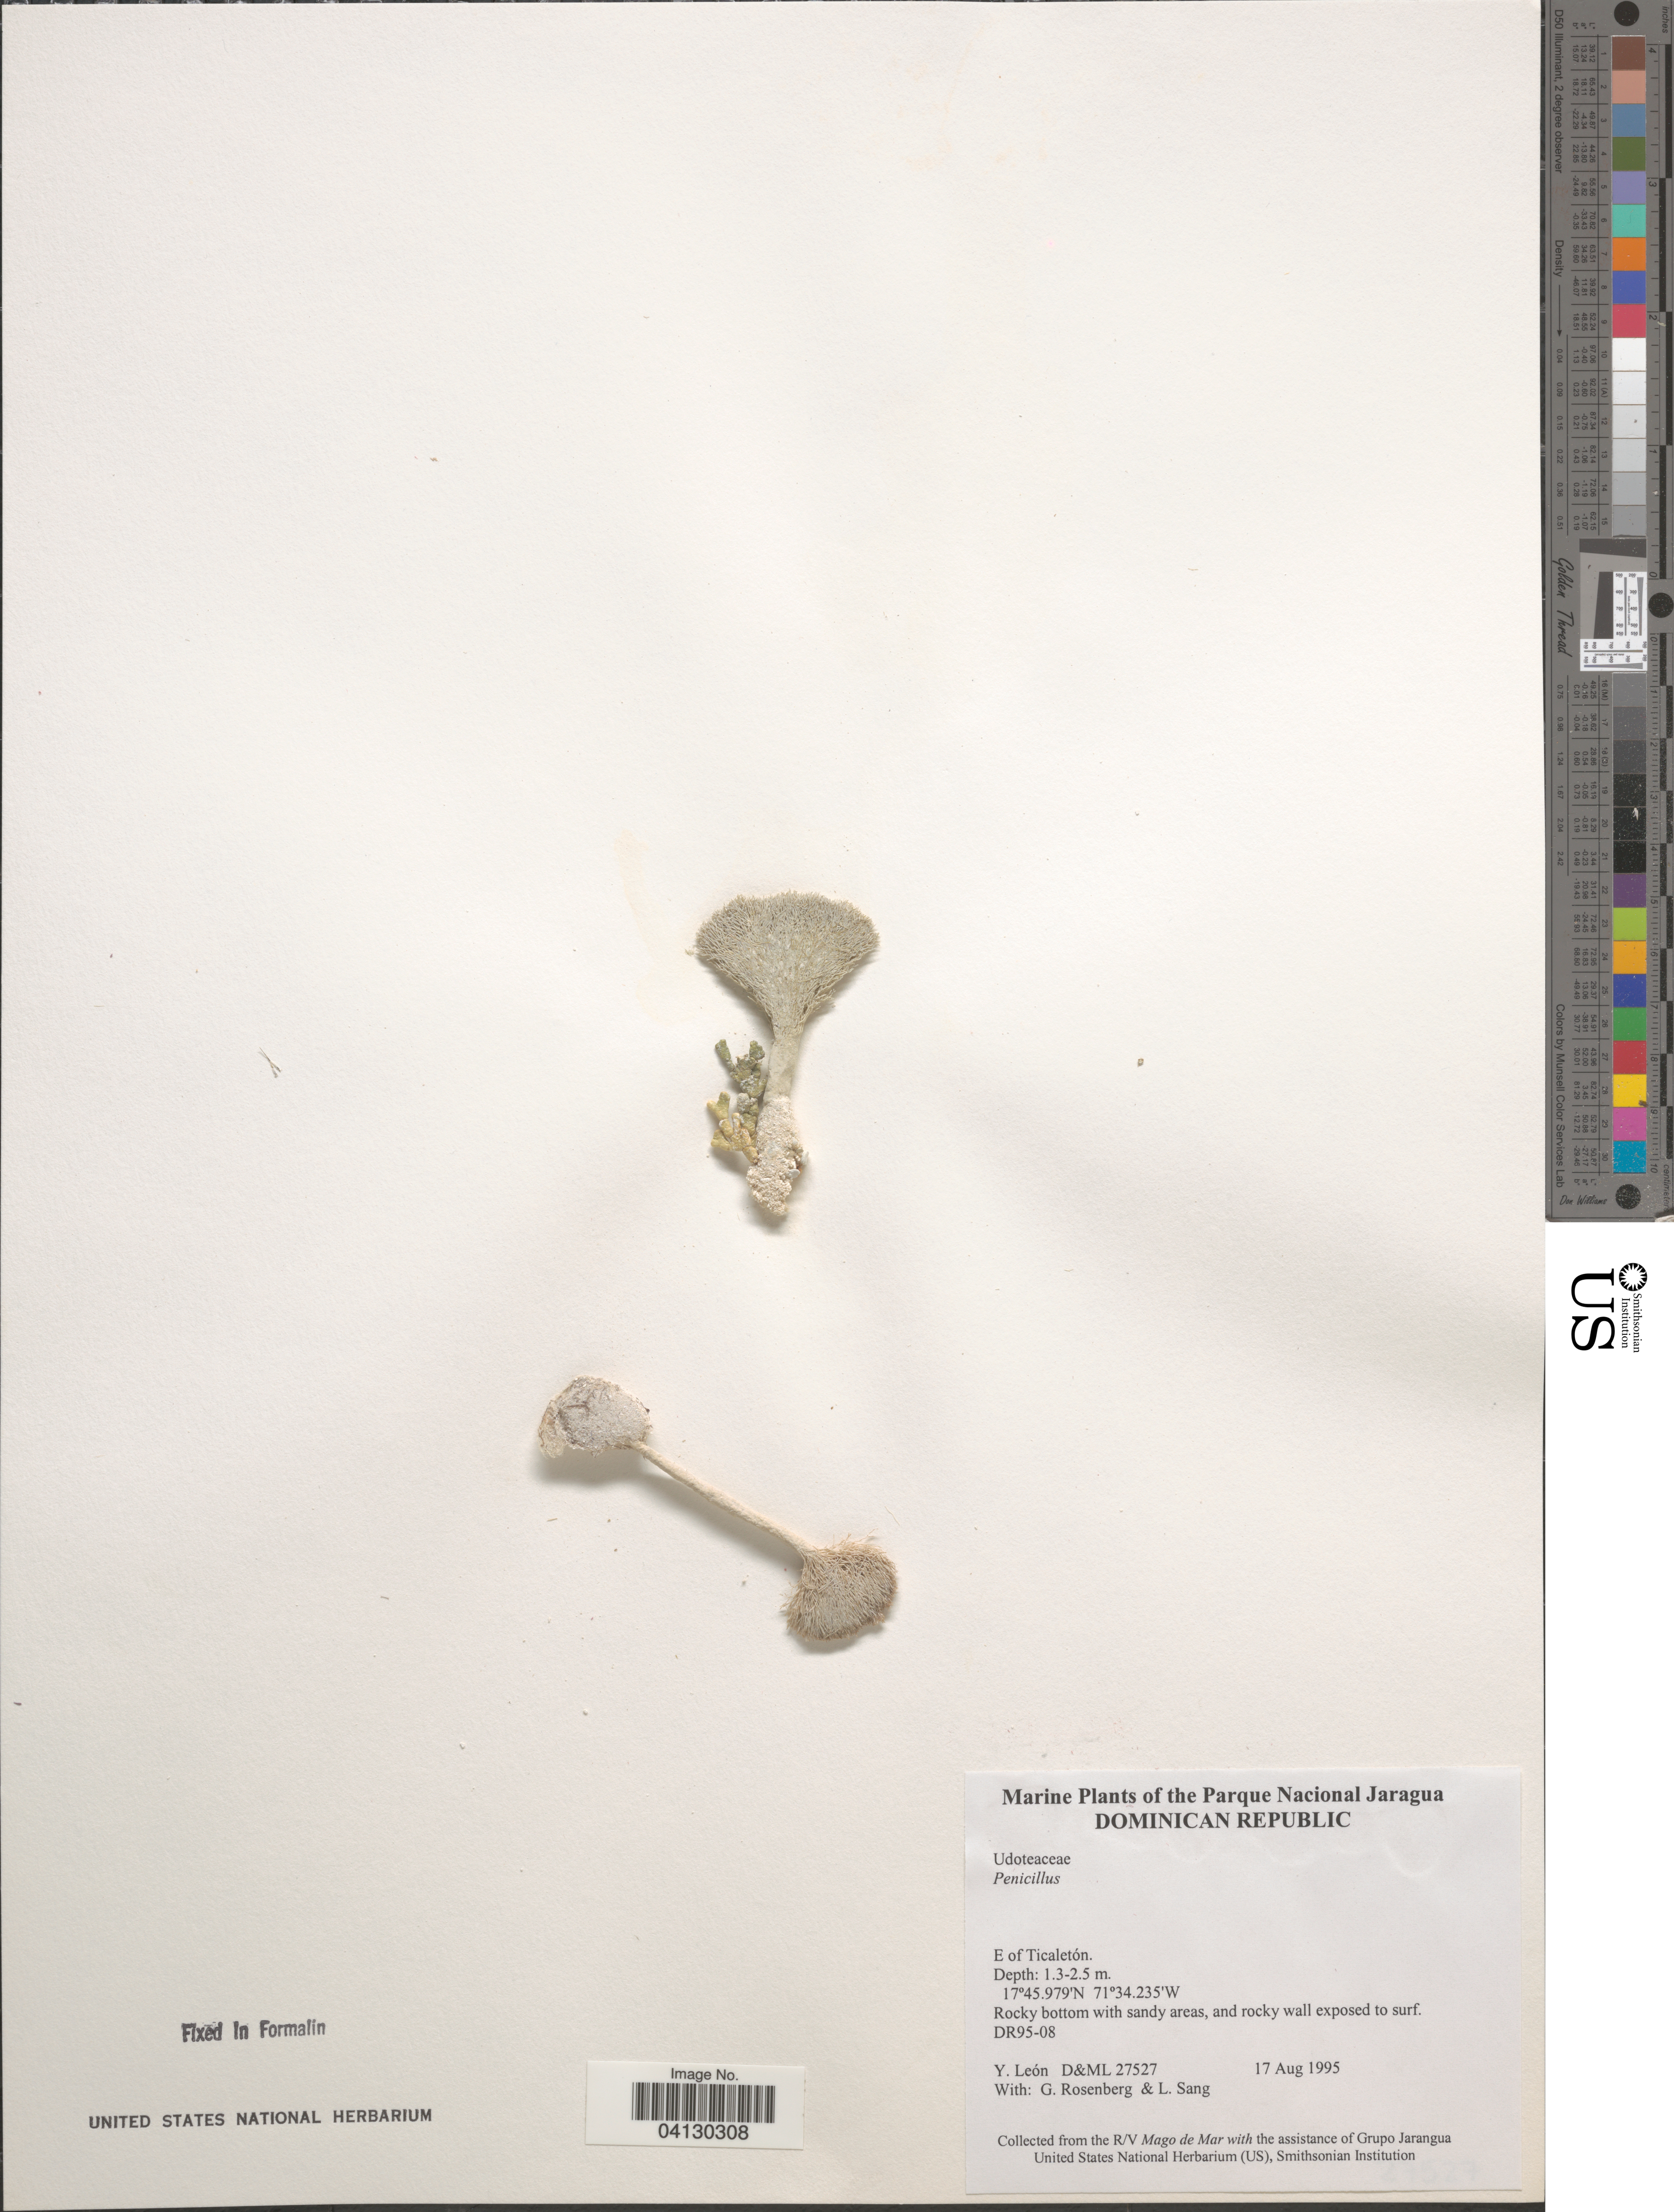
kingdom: Plantae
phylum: Chlorophyta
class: Ulvophyceae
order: Bryopsidales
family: Udoteaceae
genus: Penicillus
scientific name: Penicillus sp.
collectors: Y. León, G. Rosenberg & L. Sang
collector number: D&ML27527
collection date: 1995-08-17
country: Dominican Republic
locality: The Parque Nacional Jaragua. E of Ticaletón.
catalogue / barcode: US 328941